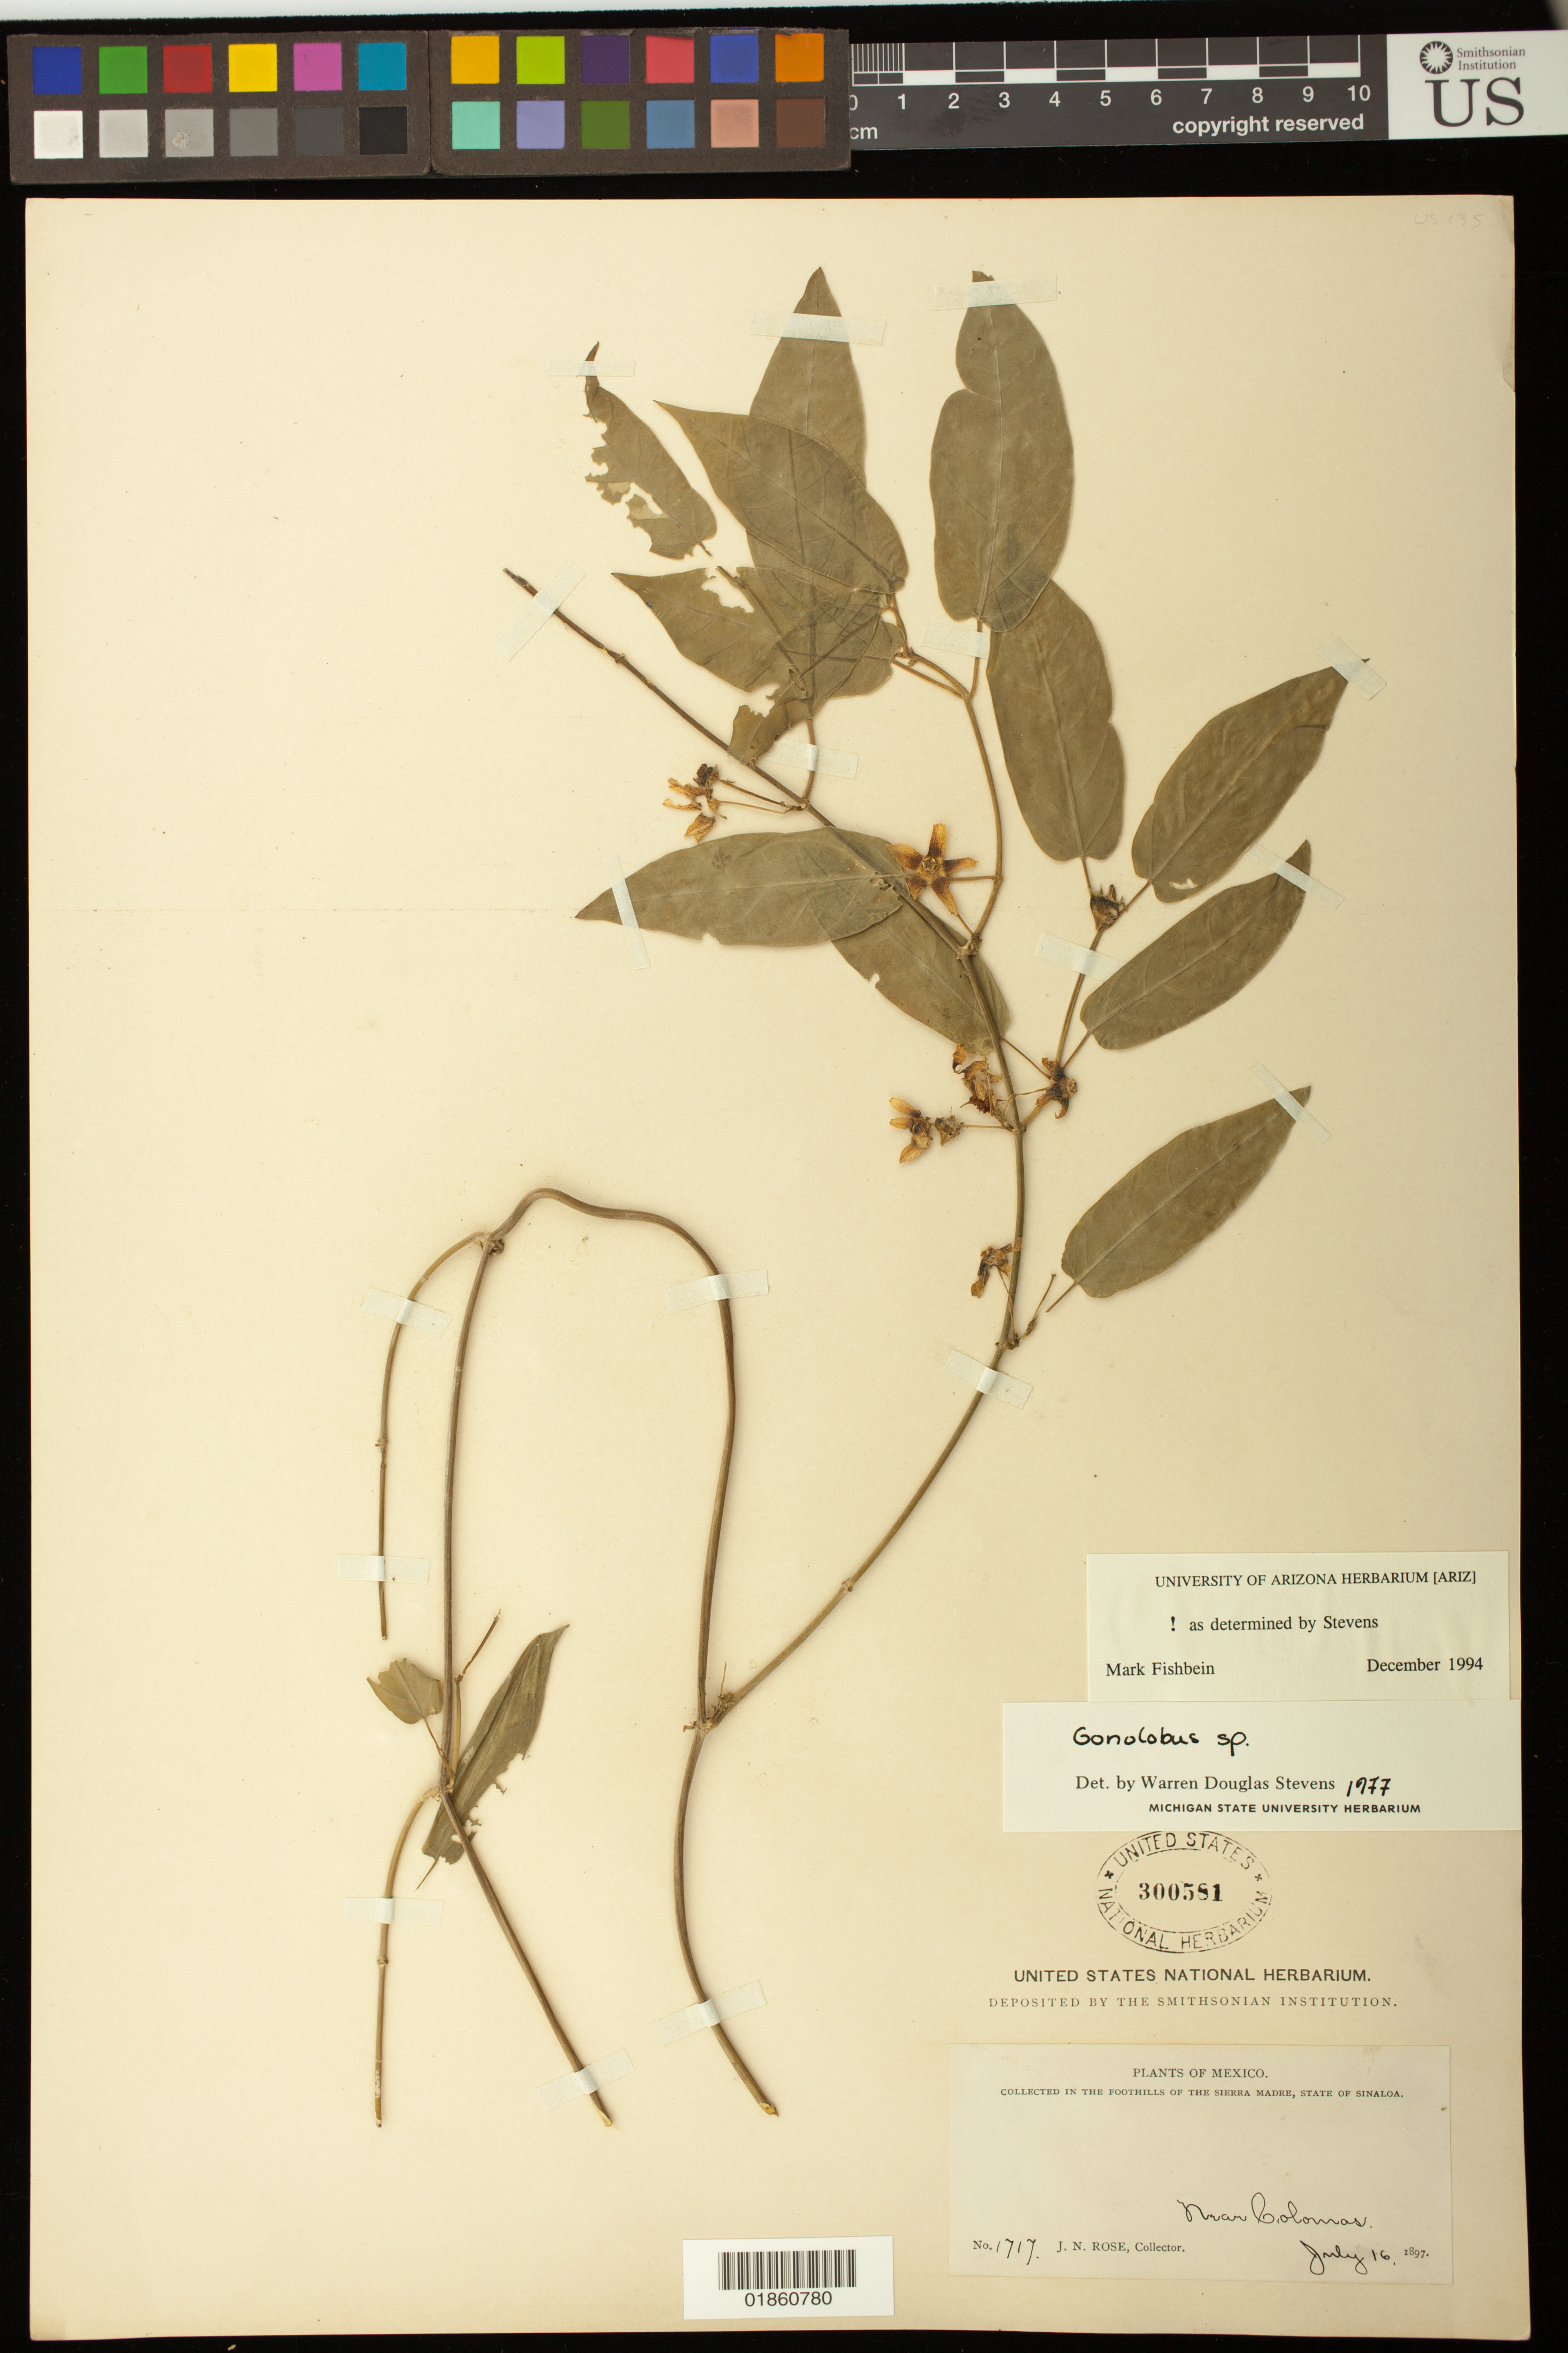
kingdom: Plantae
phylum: Tracheophyta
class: Magnoliopsida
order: Gentianales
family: Apocynaceae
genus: Gonolobus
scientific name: Gonolobus sp.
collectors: J. N. Rose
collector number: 1717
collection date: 1897-07-16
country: Mexico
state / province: Sinaloa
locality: Sierra Madre, near Colomas.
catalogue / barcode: US 300581